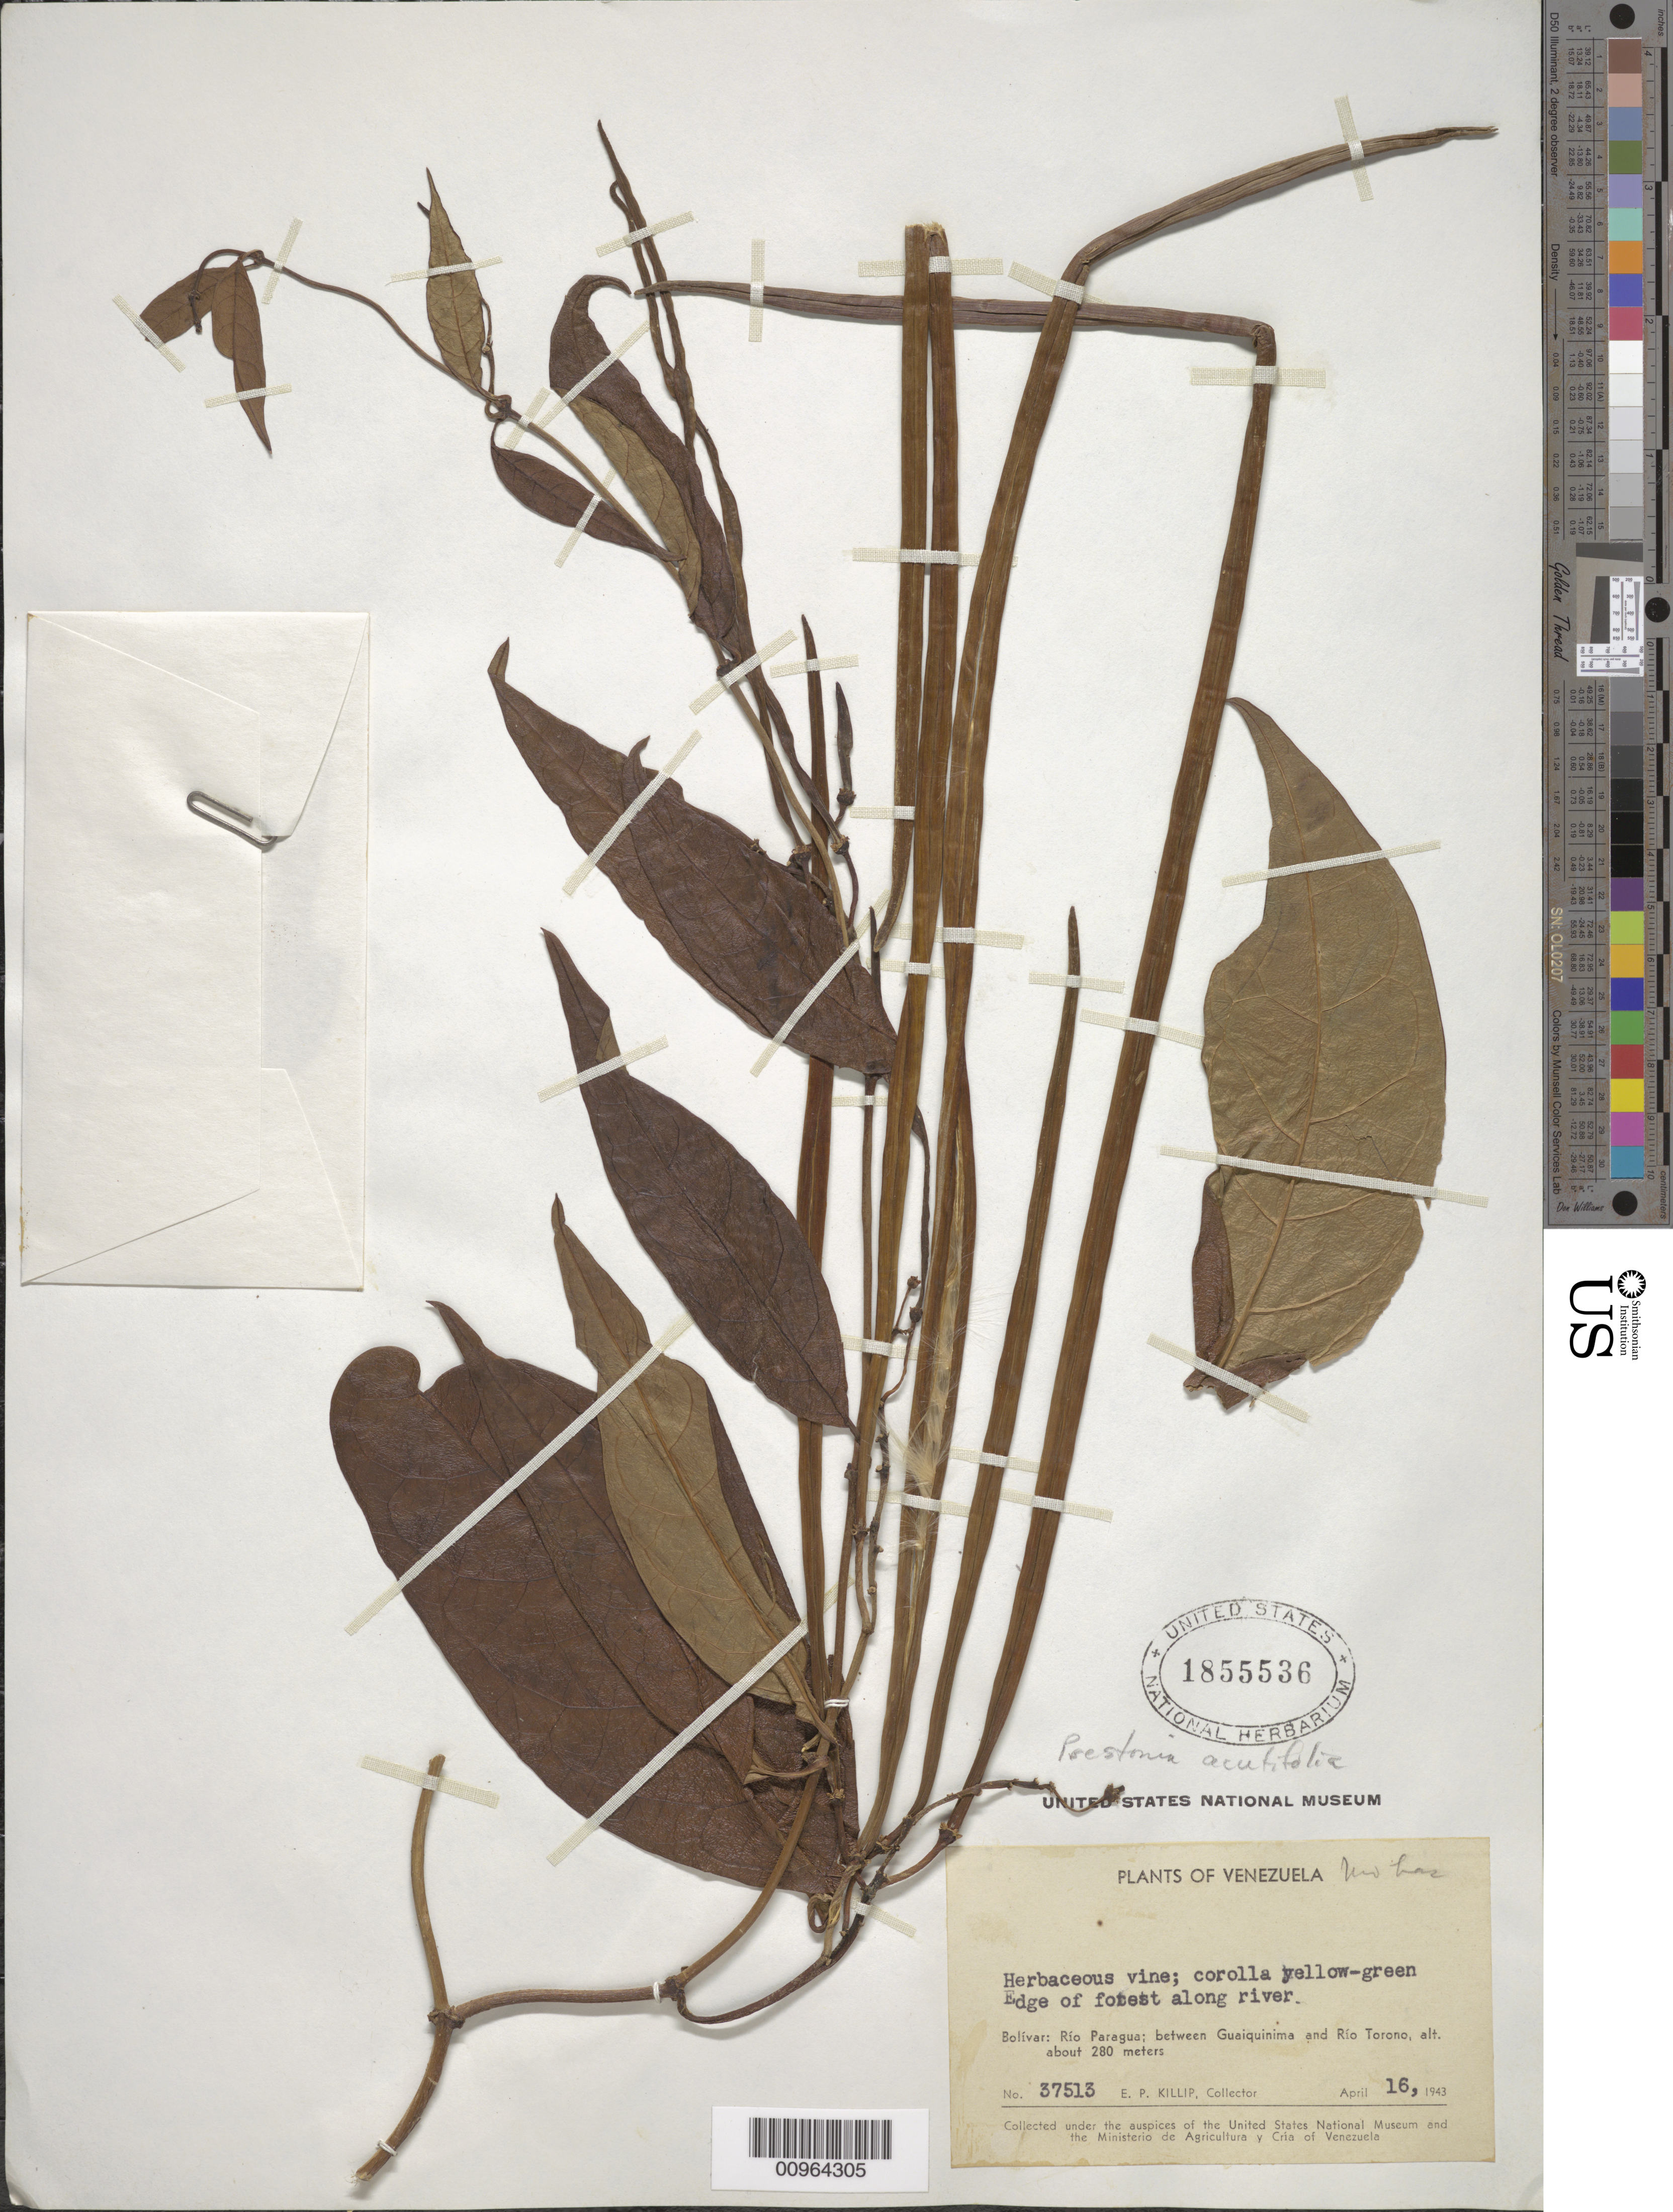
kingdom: Plantae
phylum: Tracheophyta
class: Magnoliopsida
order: Gentianales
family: Apocynaceae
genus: Prestonia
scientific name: Prestonia acutifolia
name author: (Benth. & Müll. Arg.) K. Schum.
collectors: E. P. Killip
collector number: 37513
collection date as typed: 16-Apr-43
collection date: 1943-04-16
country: Venezuela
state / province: Bolívar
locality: Río Paragua, between Guaiquinima and Río Torono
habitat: Edge of forest along river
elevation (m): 280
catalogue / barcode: US 1855536